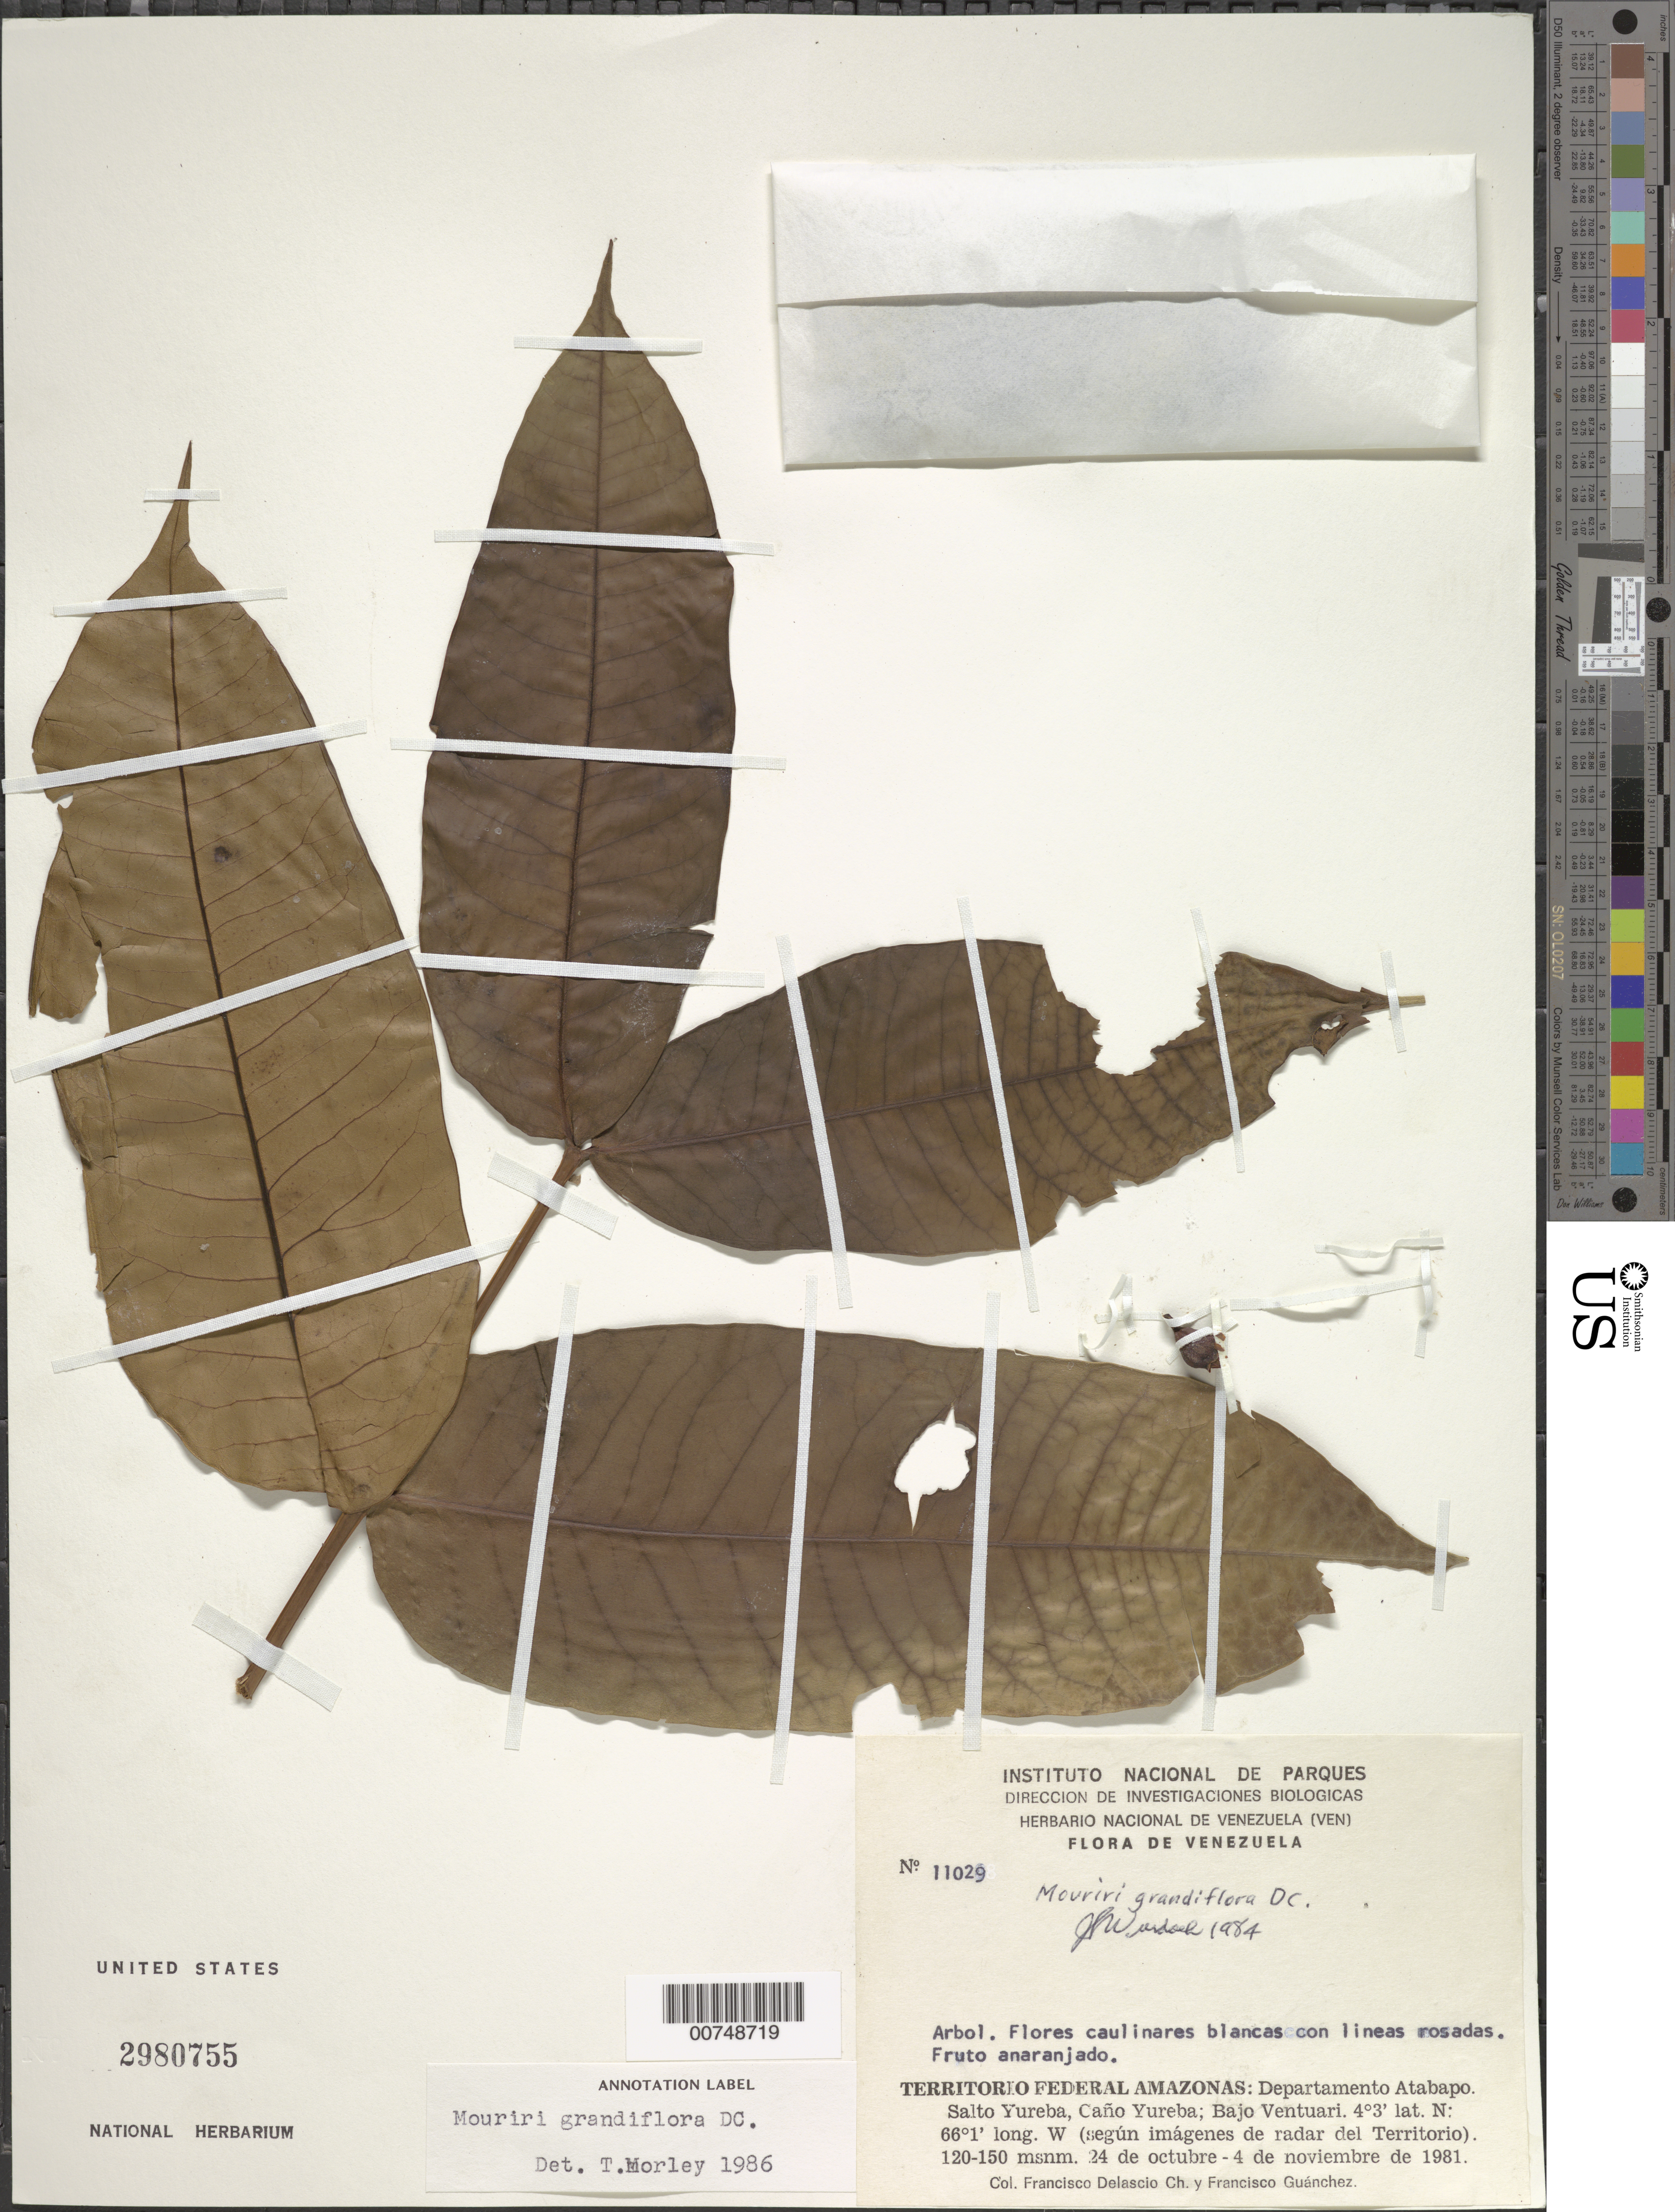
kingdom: Plantae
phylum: Tracheophyta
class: Magnoliopsida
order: Myrtales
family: Melastomataceae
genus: Mouriri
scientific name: Mouriri grandiflora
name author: DC.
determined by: Morley, T.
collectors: F. Delascio C. & F. Guánchez M.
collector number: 11029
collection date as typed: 24-Oct-81 to 4-Nov-81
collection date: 1981-10-24/1981-11-04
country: Venezuela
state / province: Amazonas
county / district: Atabapo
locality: Salto Yureba, Caño Yureba, Bajo Ventuari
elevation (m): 120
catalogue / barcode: US 2980755